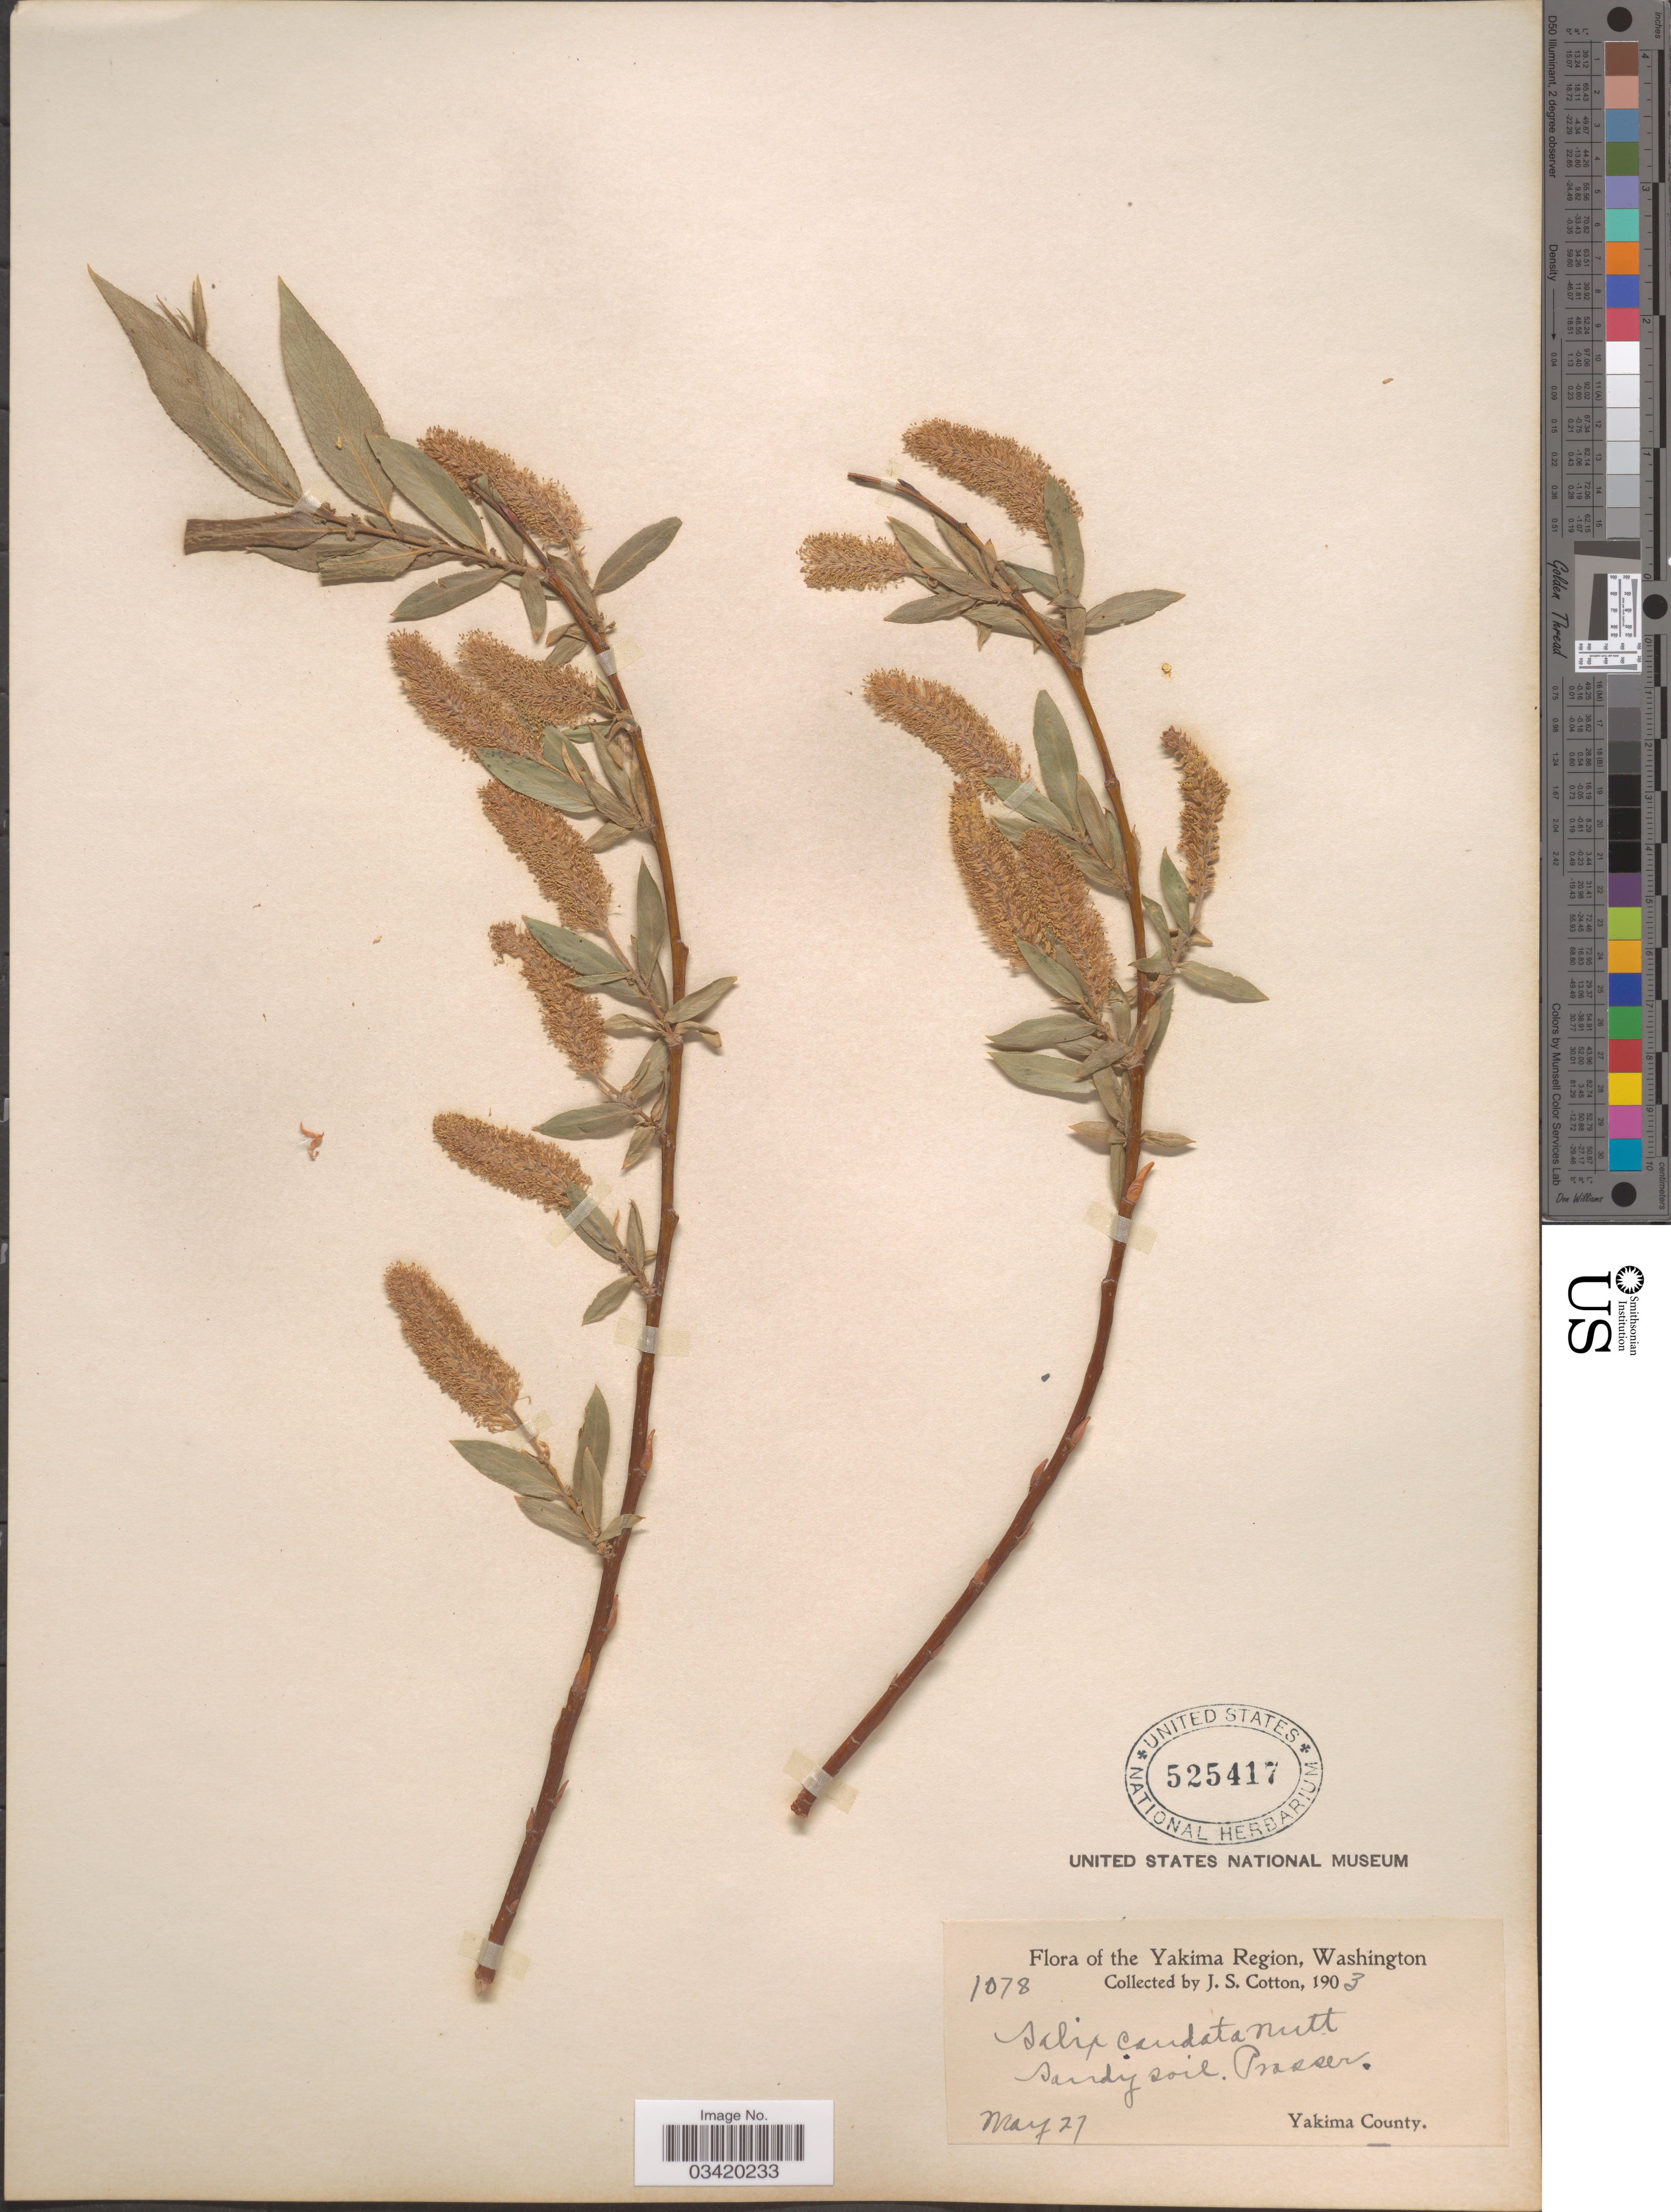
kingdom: Plantae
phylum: Tracheophyta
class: Magnoliopsida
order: Malpighiales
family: Salicaceae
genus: Salix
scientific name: Salix fendleriana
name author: Andersson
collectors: J. S. Cotton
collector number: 1078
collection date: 1903-05-27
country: United States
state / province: Washington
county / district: Yakima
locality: Yakima Region. Prosser. Yakima County.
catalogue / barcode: US 525417